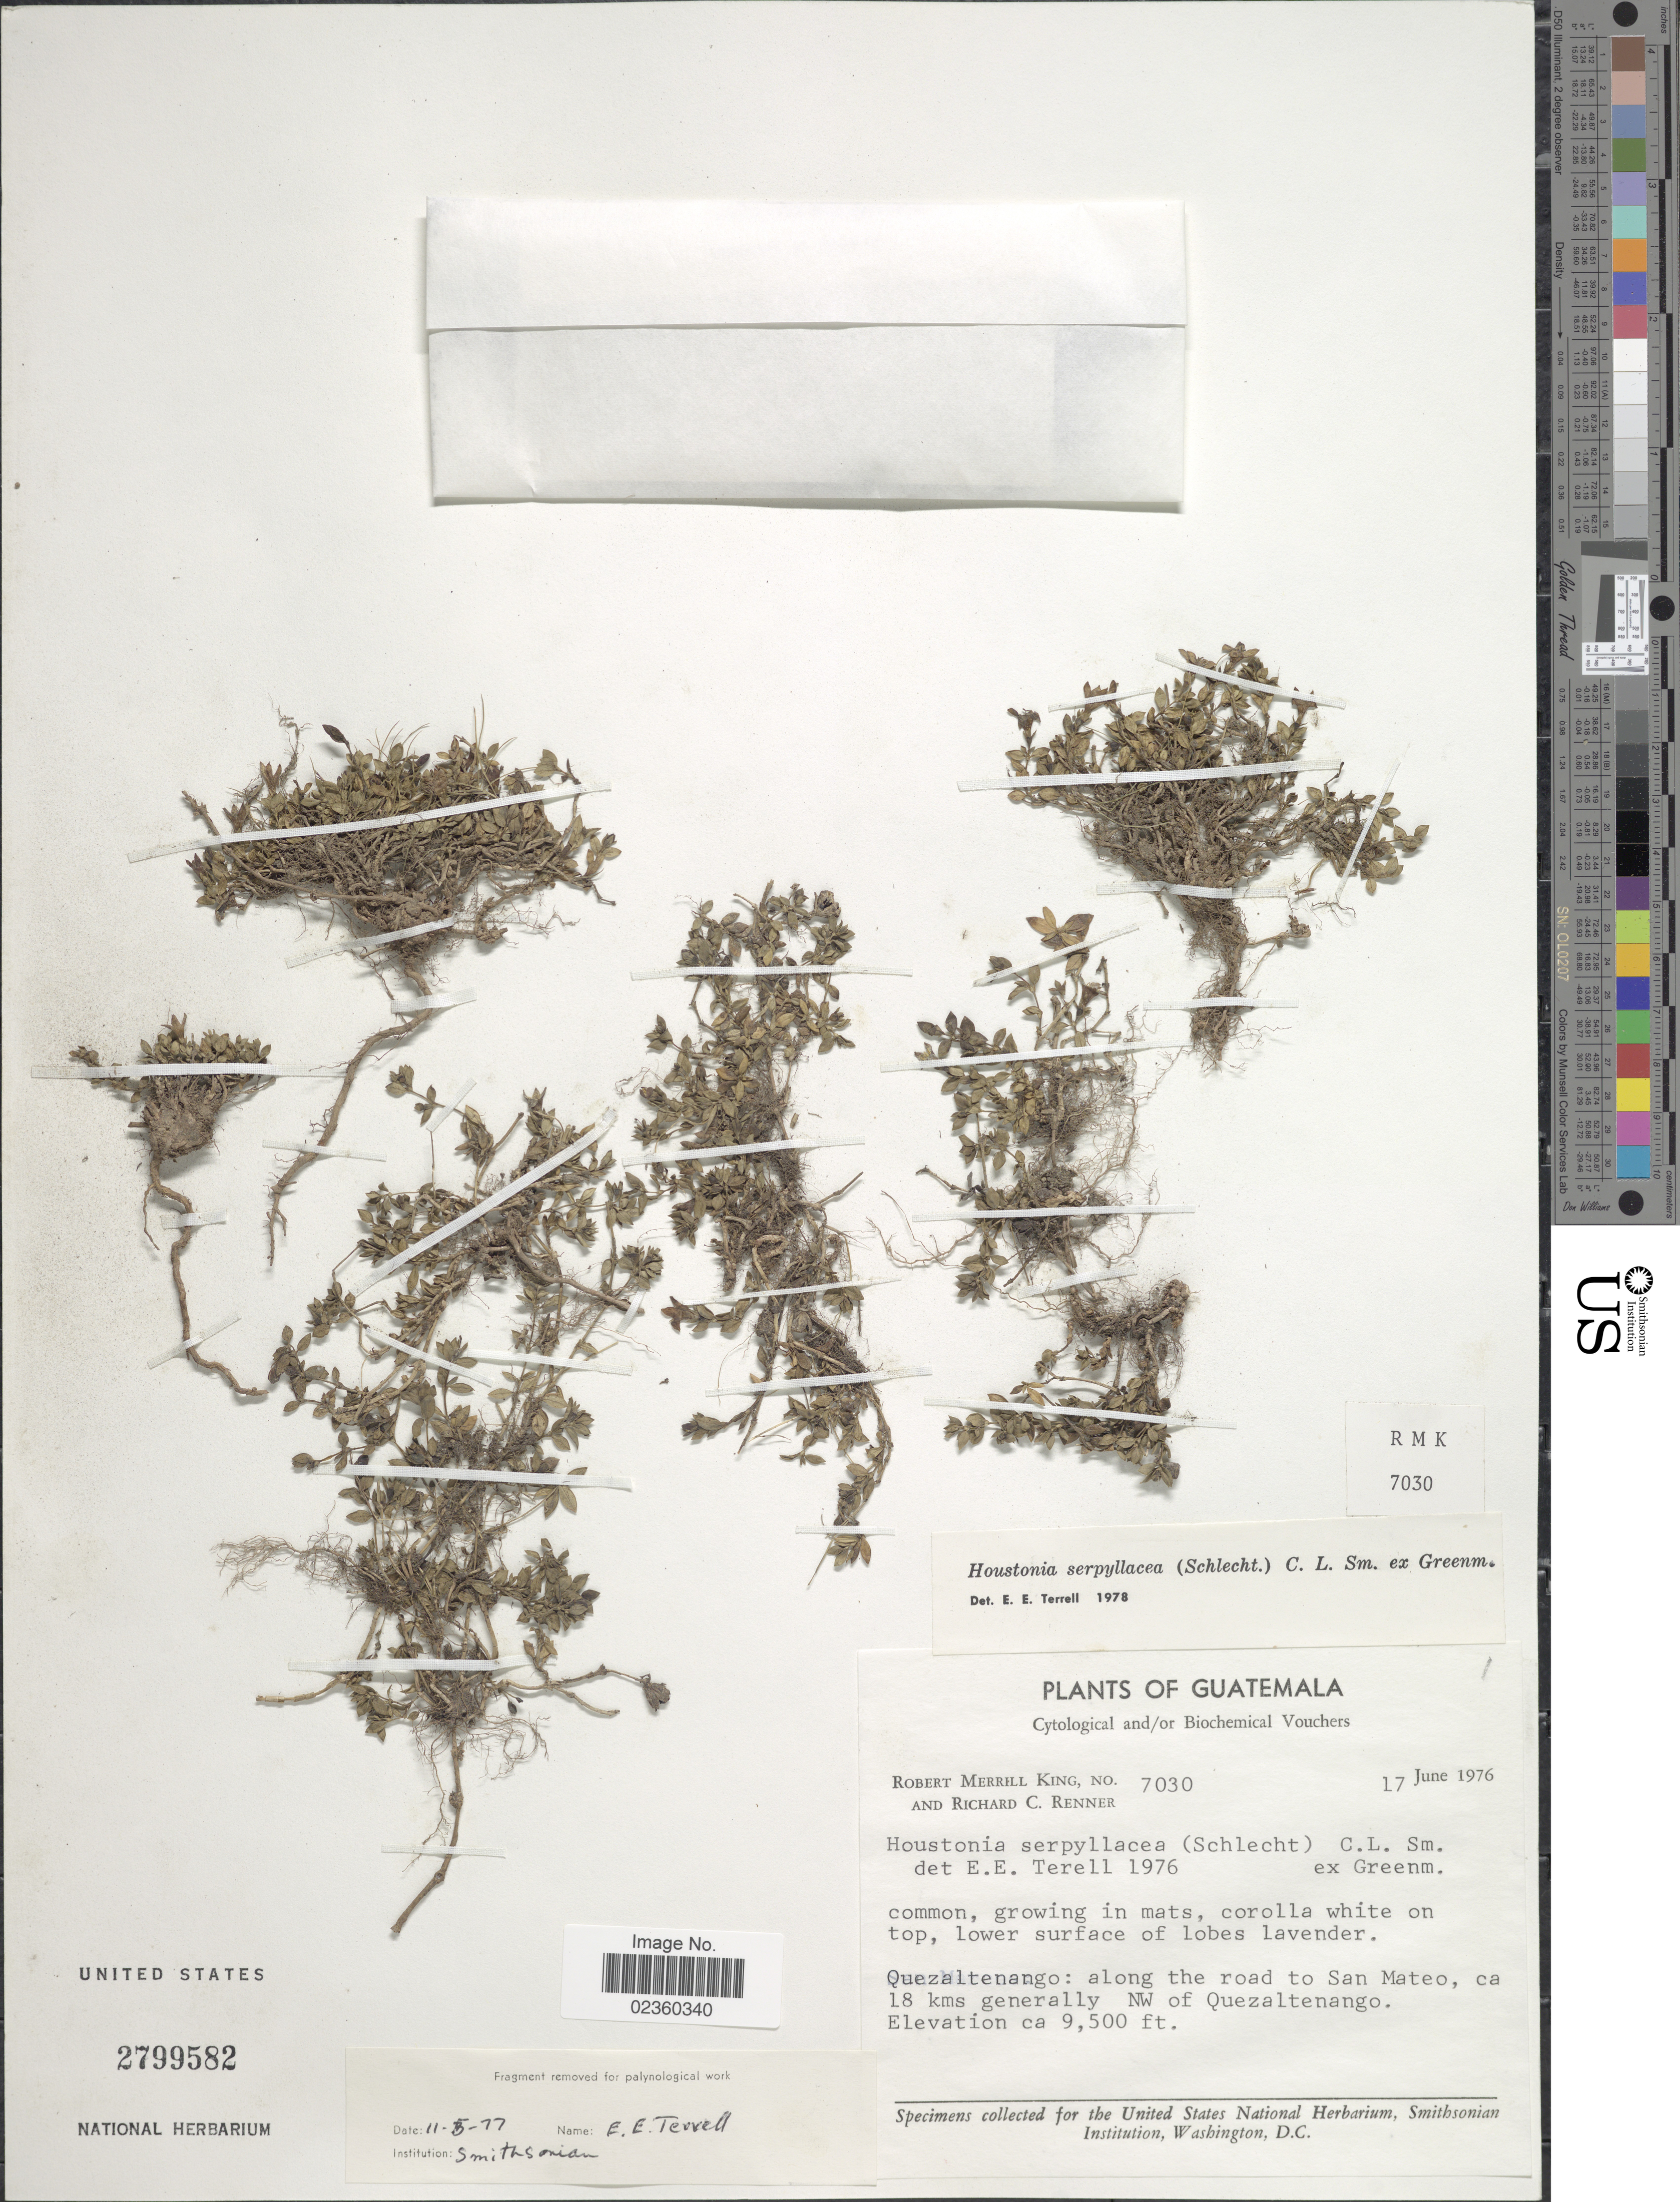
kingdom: Plantae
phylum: Tracheophyta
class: Magnoliopsida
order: Gentianales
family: Rubiaceae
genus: Terrellianthus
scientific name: Terrellianthus serpyllaceus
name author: (Schltdl.) Borhidi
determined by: Florentin, Mariela Nunez, (CTES), Instituto de Botanica del Nordeste (ARGENTINA)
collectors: R. M. King & R. C. Renner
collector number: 7030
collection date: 1976-06-17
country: Guatemala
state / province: Quetzaltenango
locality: Along the road to San Mateo, ca 18 kms generally NW of Quezaltenango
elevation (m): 2896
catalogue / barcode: US 2799582